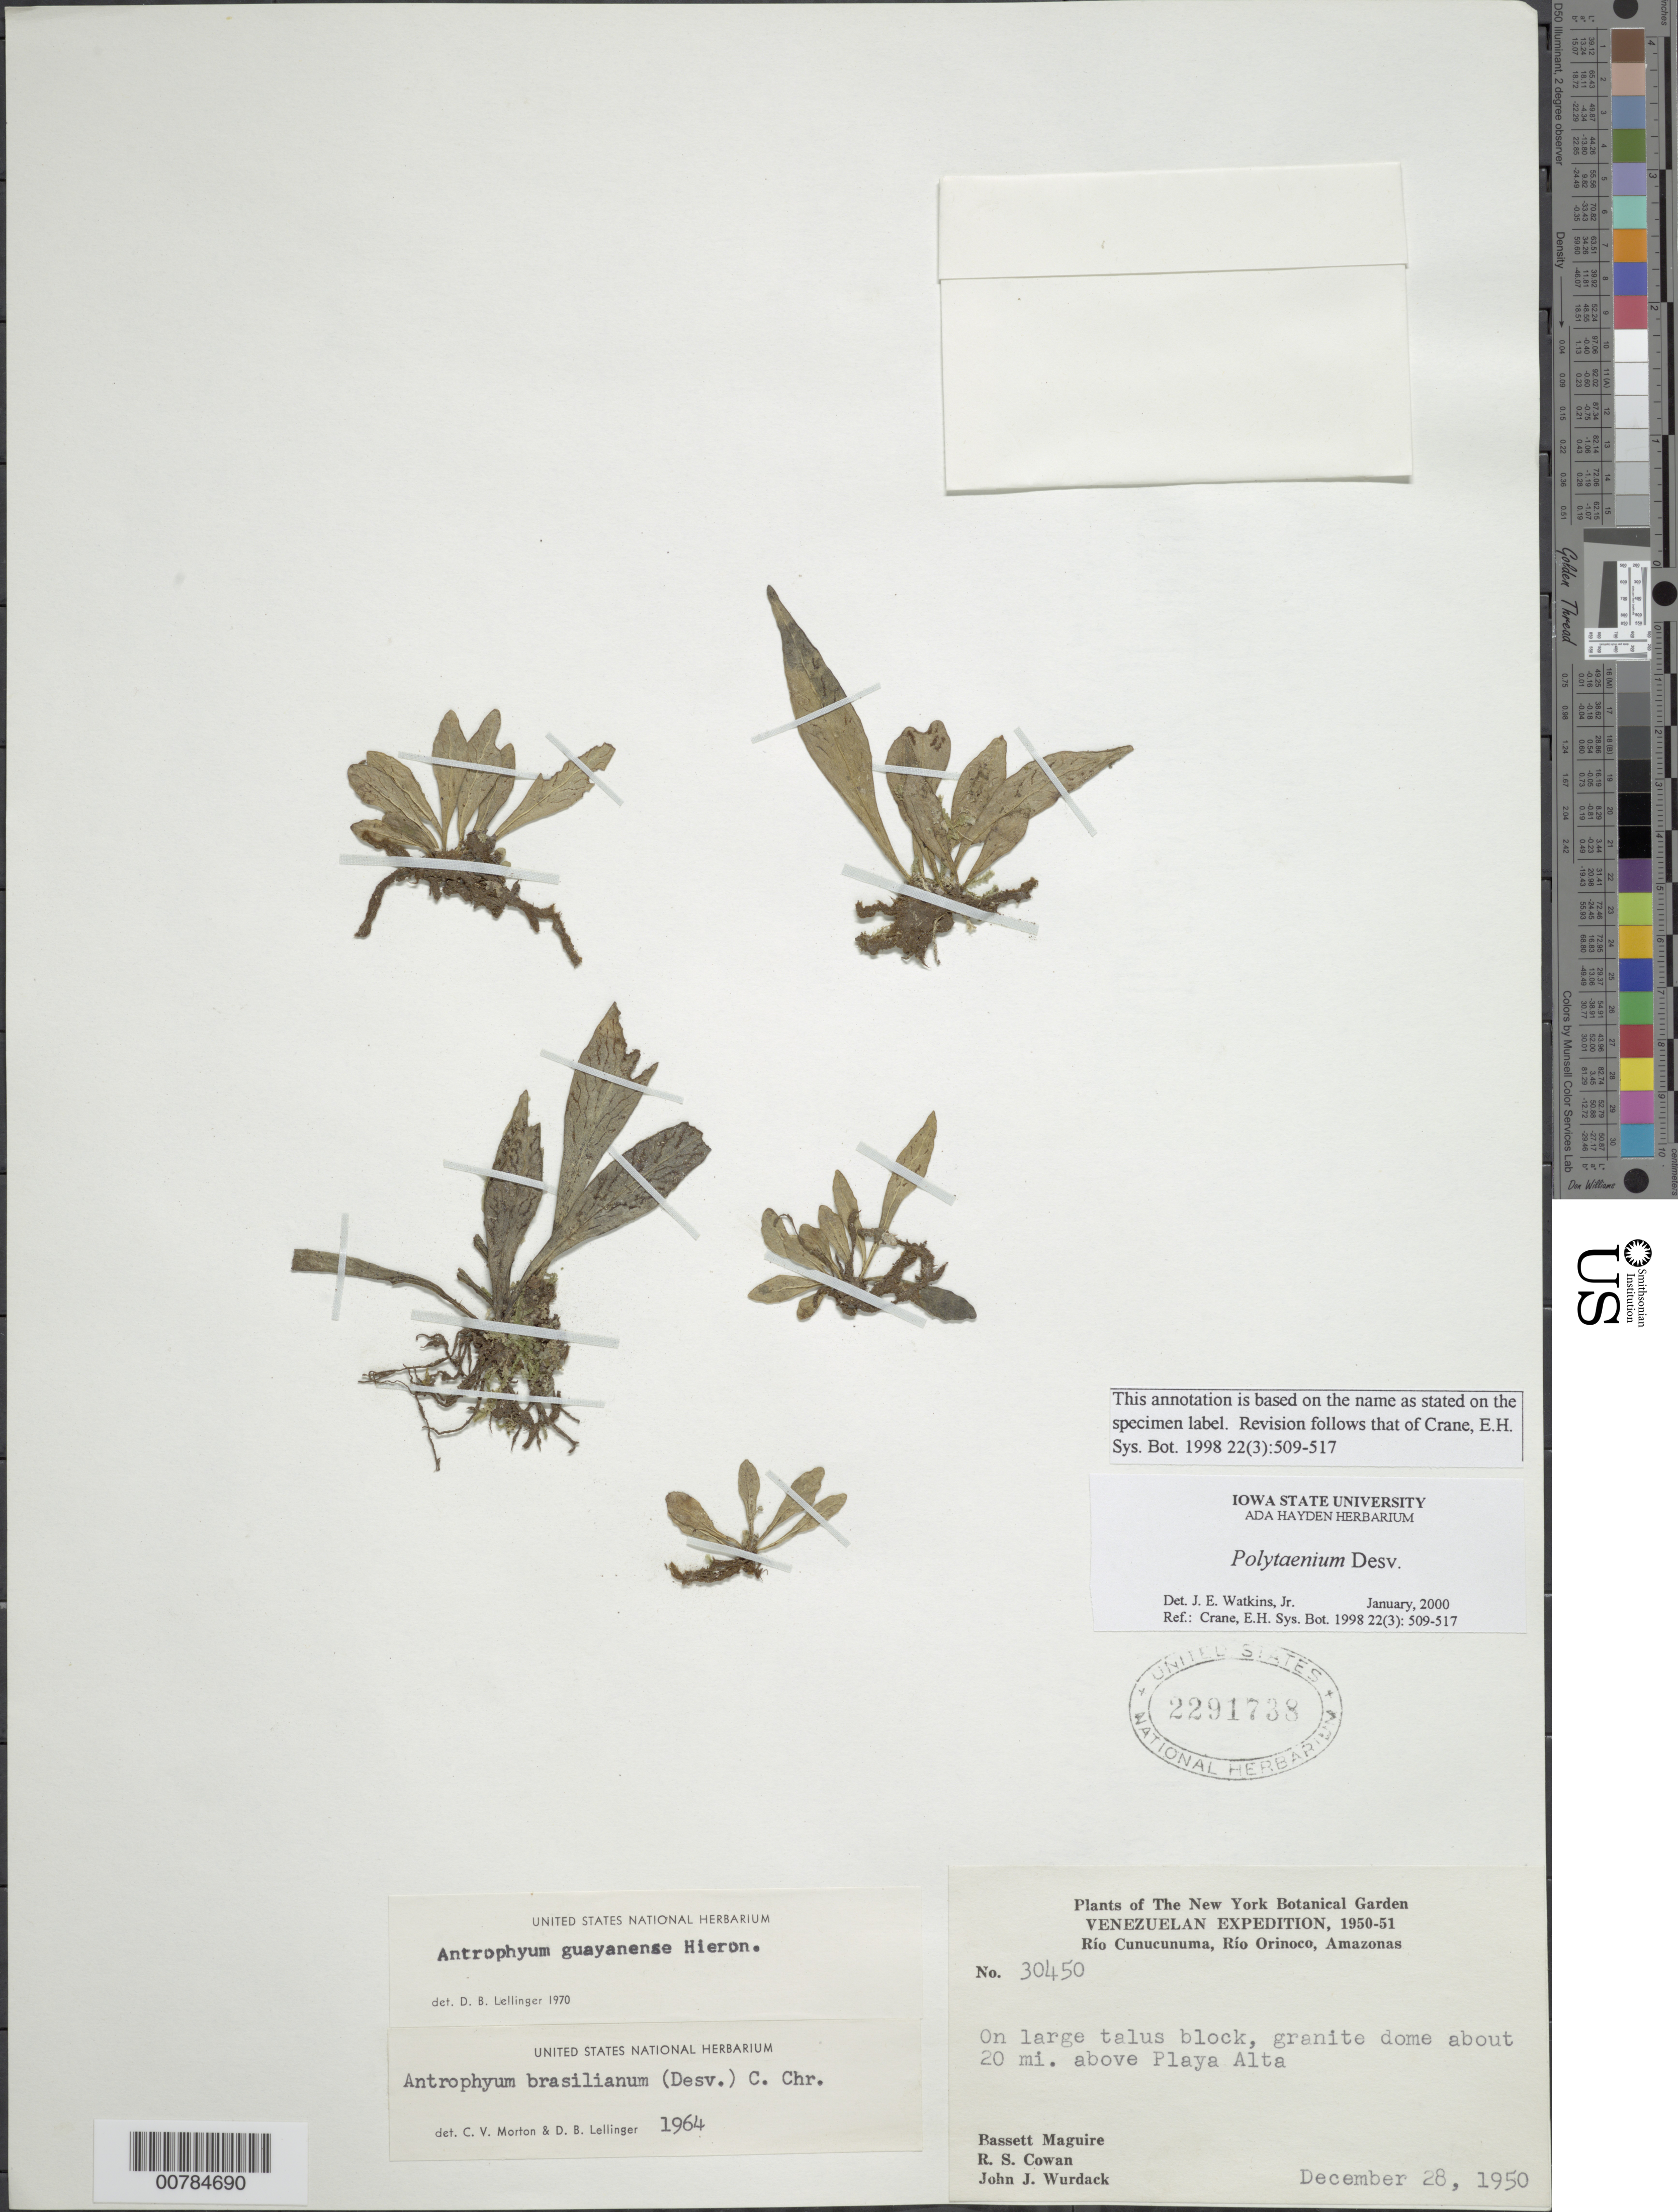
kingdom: Plantae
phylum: Tracheophyta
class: Polypodiopsida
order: Polypodiales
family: Pteridaceae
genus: Polytaenium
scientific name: Polytaenium guayanense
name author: (Hieron.) Alston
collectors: B. Maguire, R. S. Cowan & J. J. Wurdack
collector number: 30450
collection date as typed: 28-Dec-50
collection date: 1950-12-28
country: Venezuela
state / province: Amazonas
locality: Monadnock, 20 mi. above Playa Alta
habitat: On large talus block, granite dome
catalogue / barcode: US 2291738